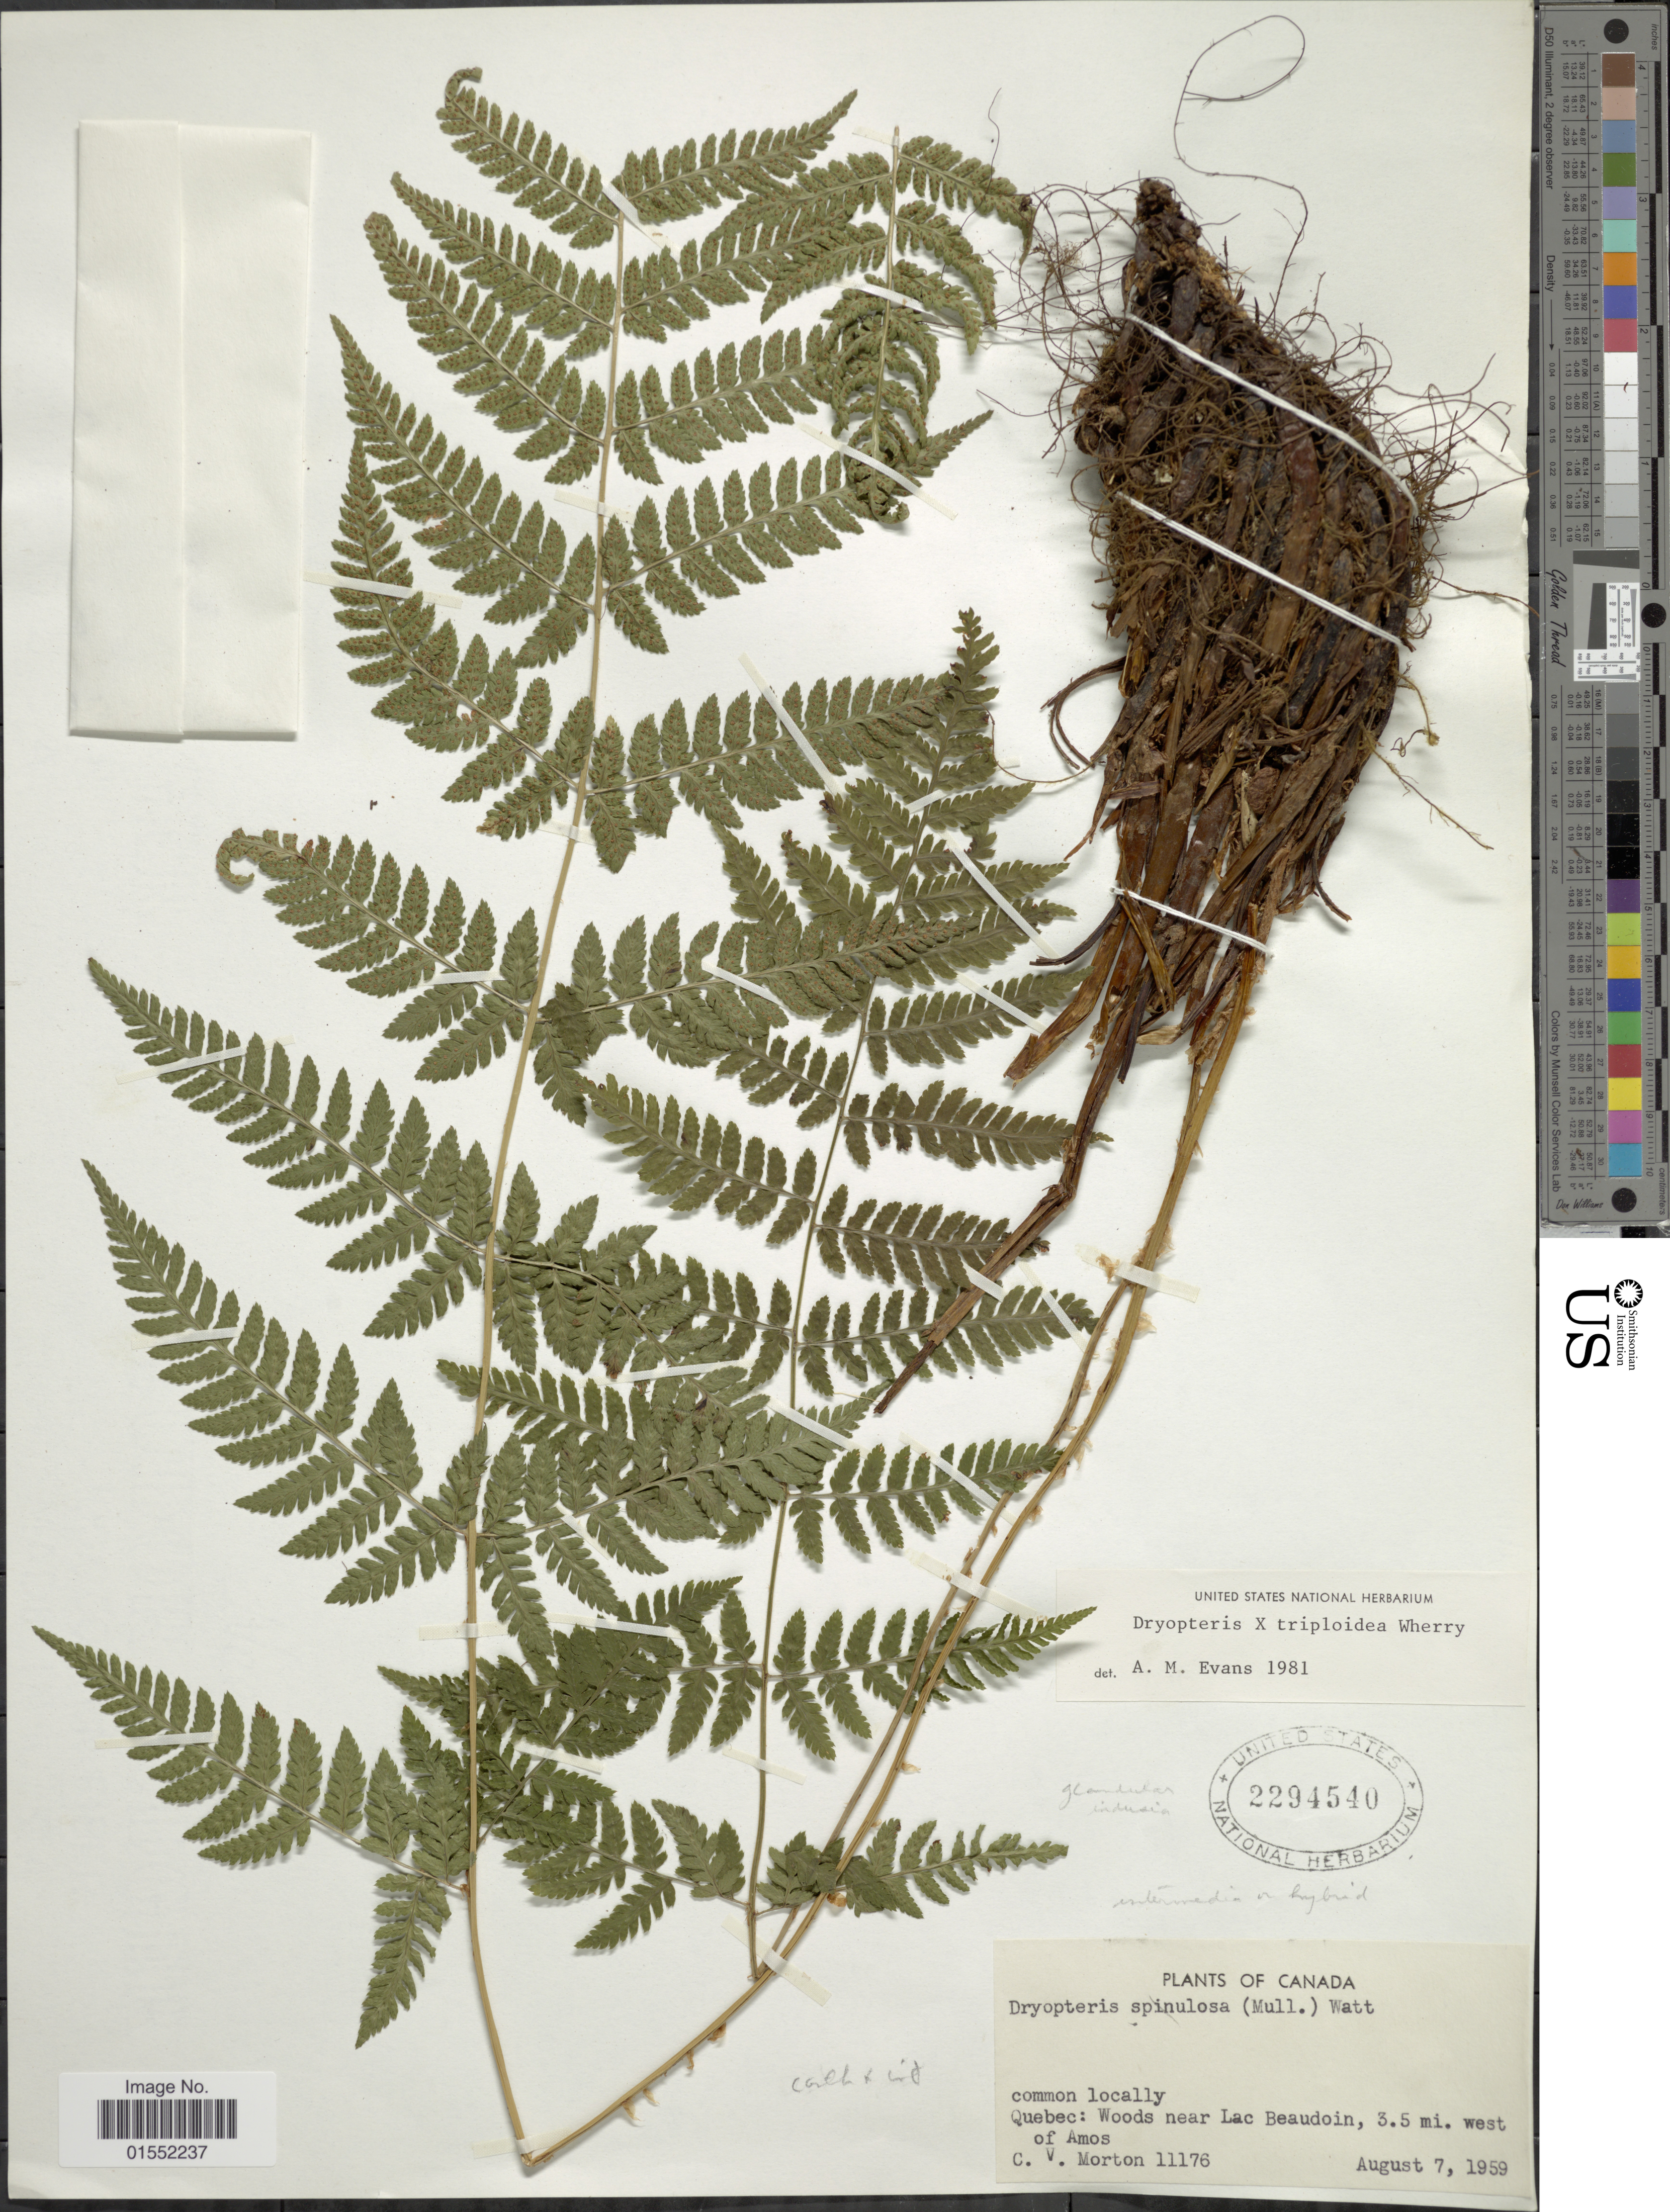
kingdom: Plantae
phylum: Tracheophyta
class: Polypodiopsida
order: Polypodiales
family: Dryopteridaceae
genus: Dryopteris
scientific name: Dryopteris x triploidea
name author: Wherry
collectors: C. V. Morton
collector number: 11176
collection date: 1959-08-07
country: Canada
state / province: Quebec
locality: Woods near Lac Beaudoin, 3.5 mi. west of Amos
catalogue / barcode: US 2294540